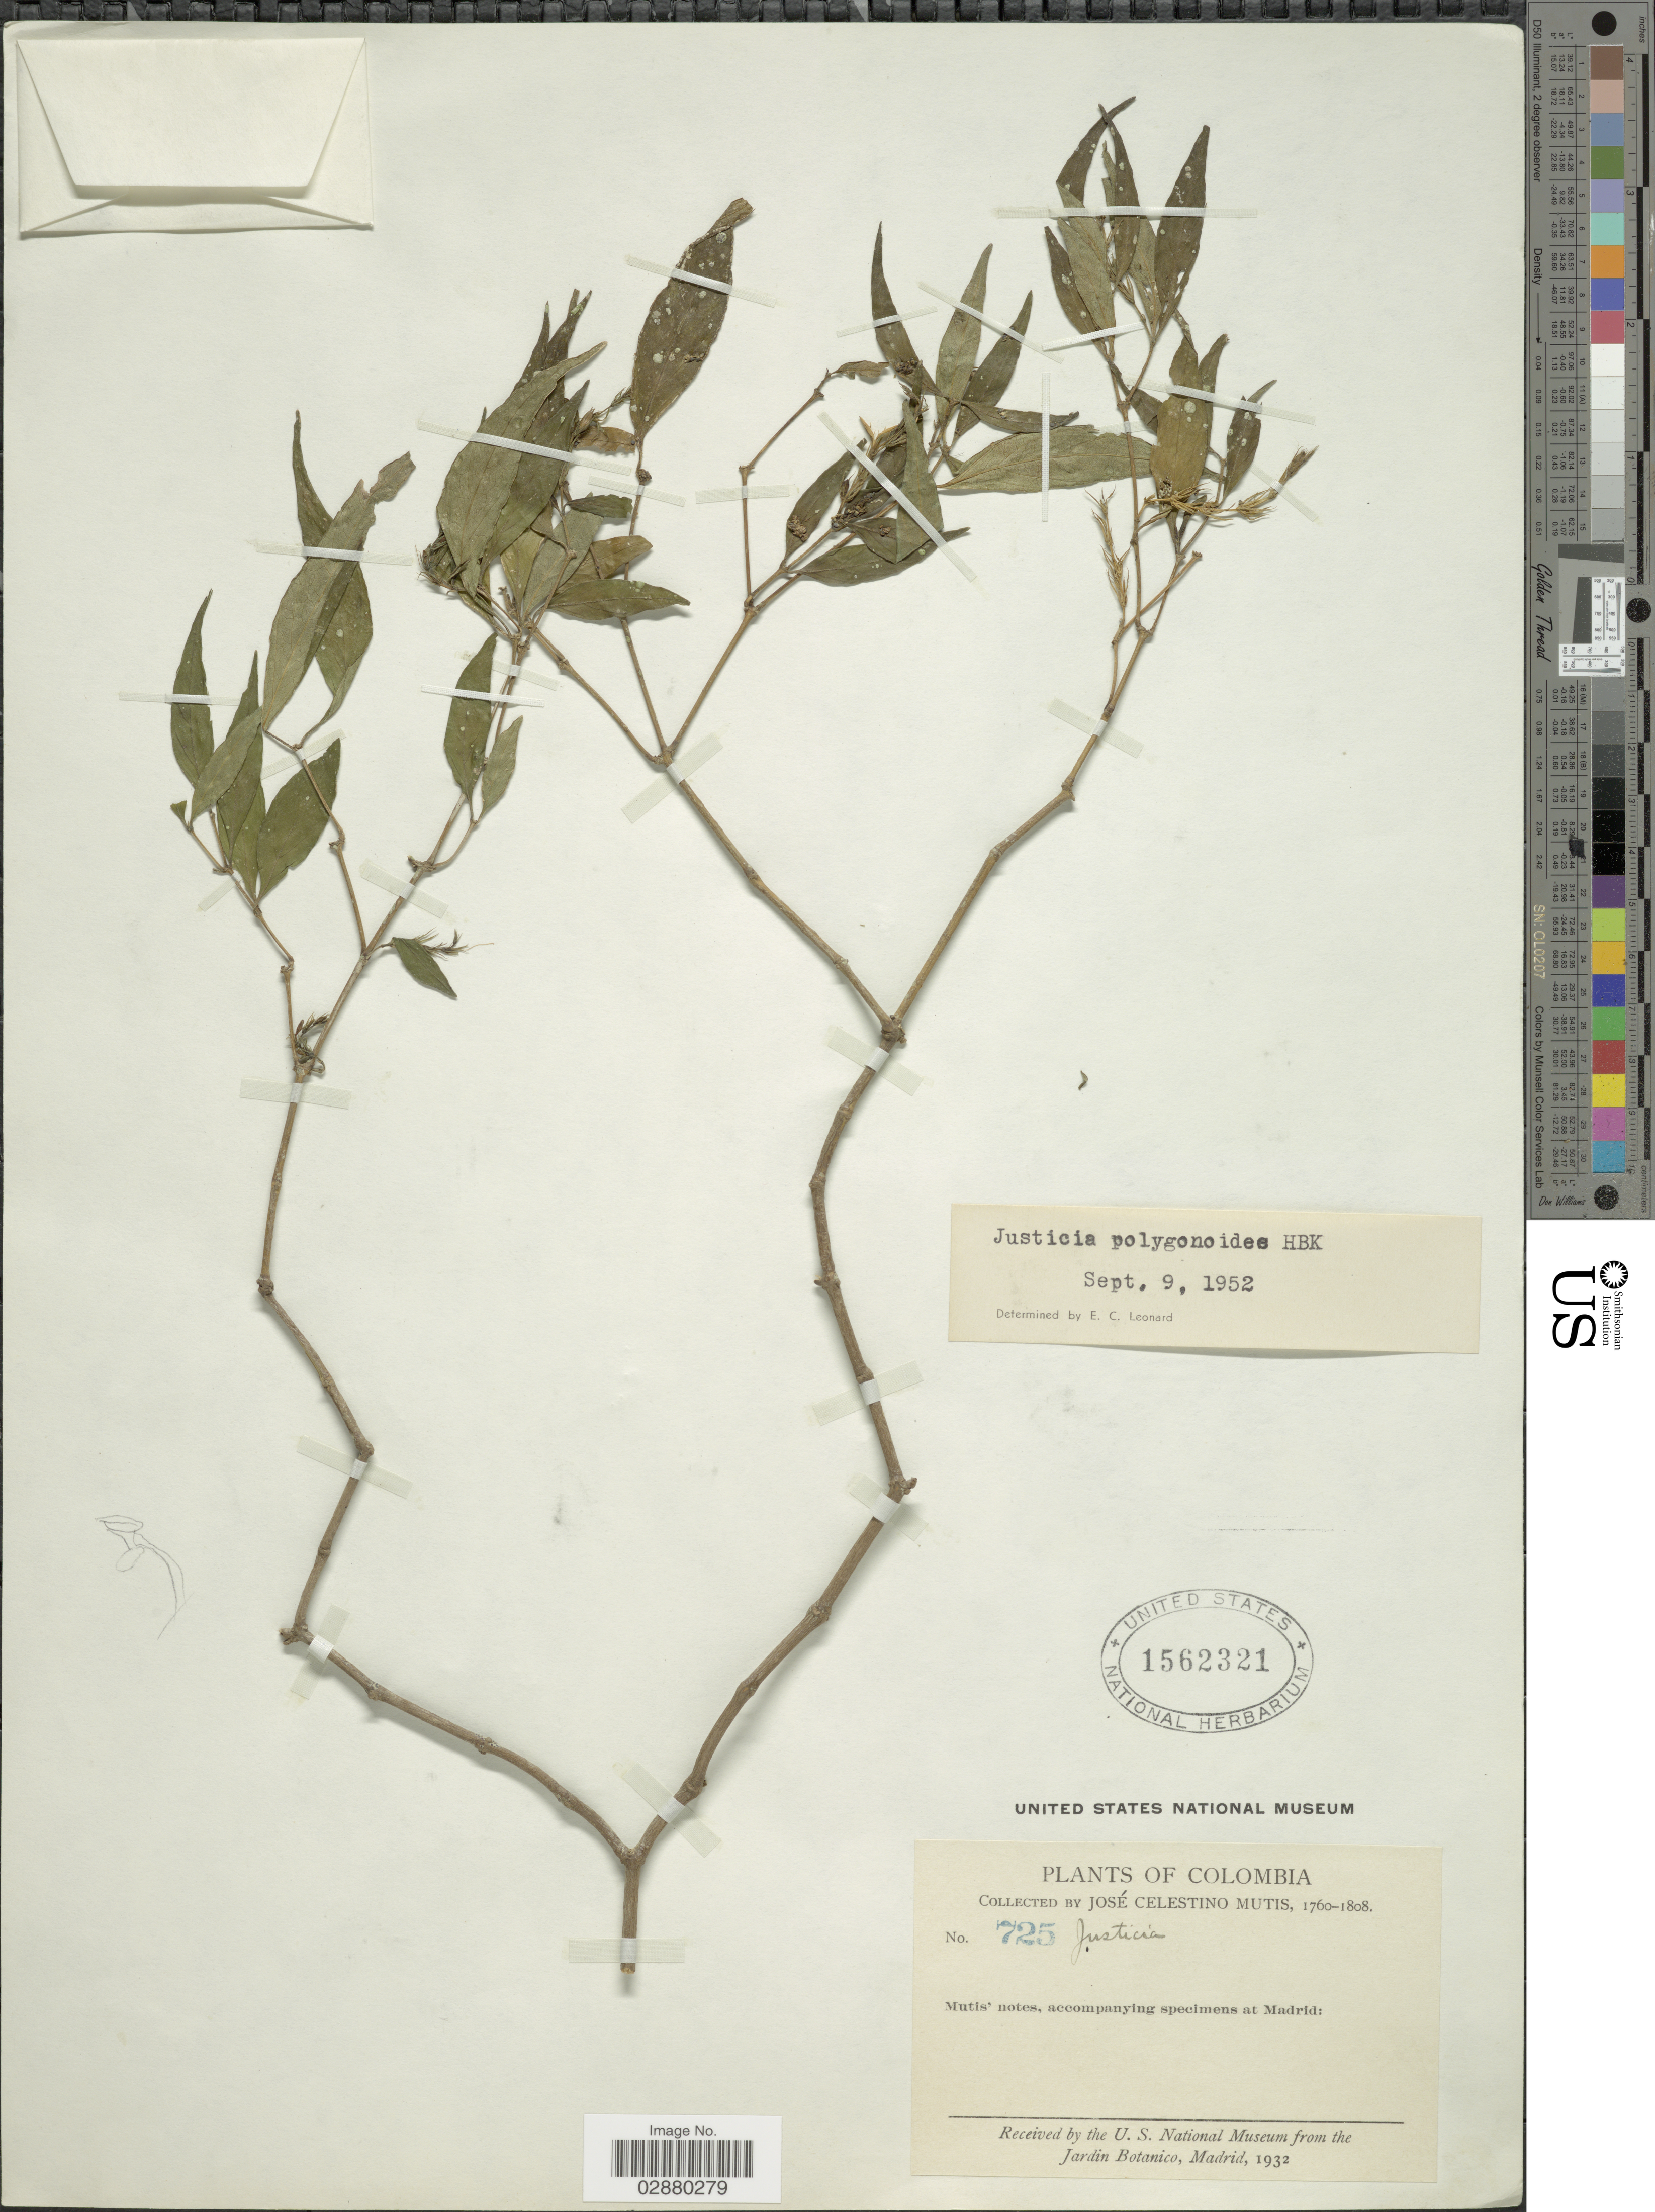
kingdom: Plantae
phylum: Tracheophyta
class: Magnoliopsida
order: Lamiales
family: Acanthaceae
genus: Justicia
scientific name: Justicia polygonoides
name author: Kunth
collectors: J. C. B. Mutis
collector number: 725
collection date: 1760/1808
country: Colombia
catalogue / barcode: US 1562321